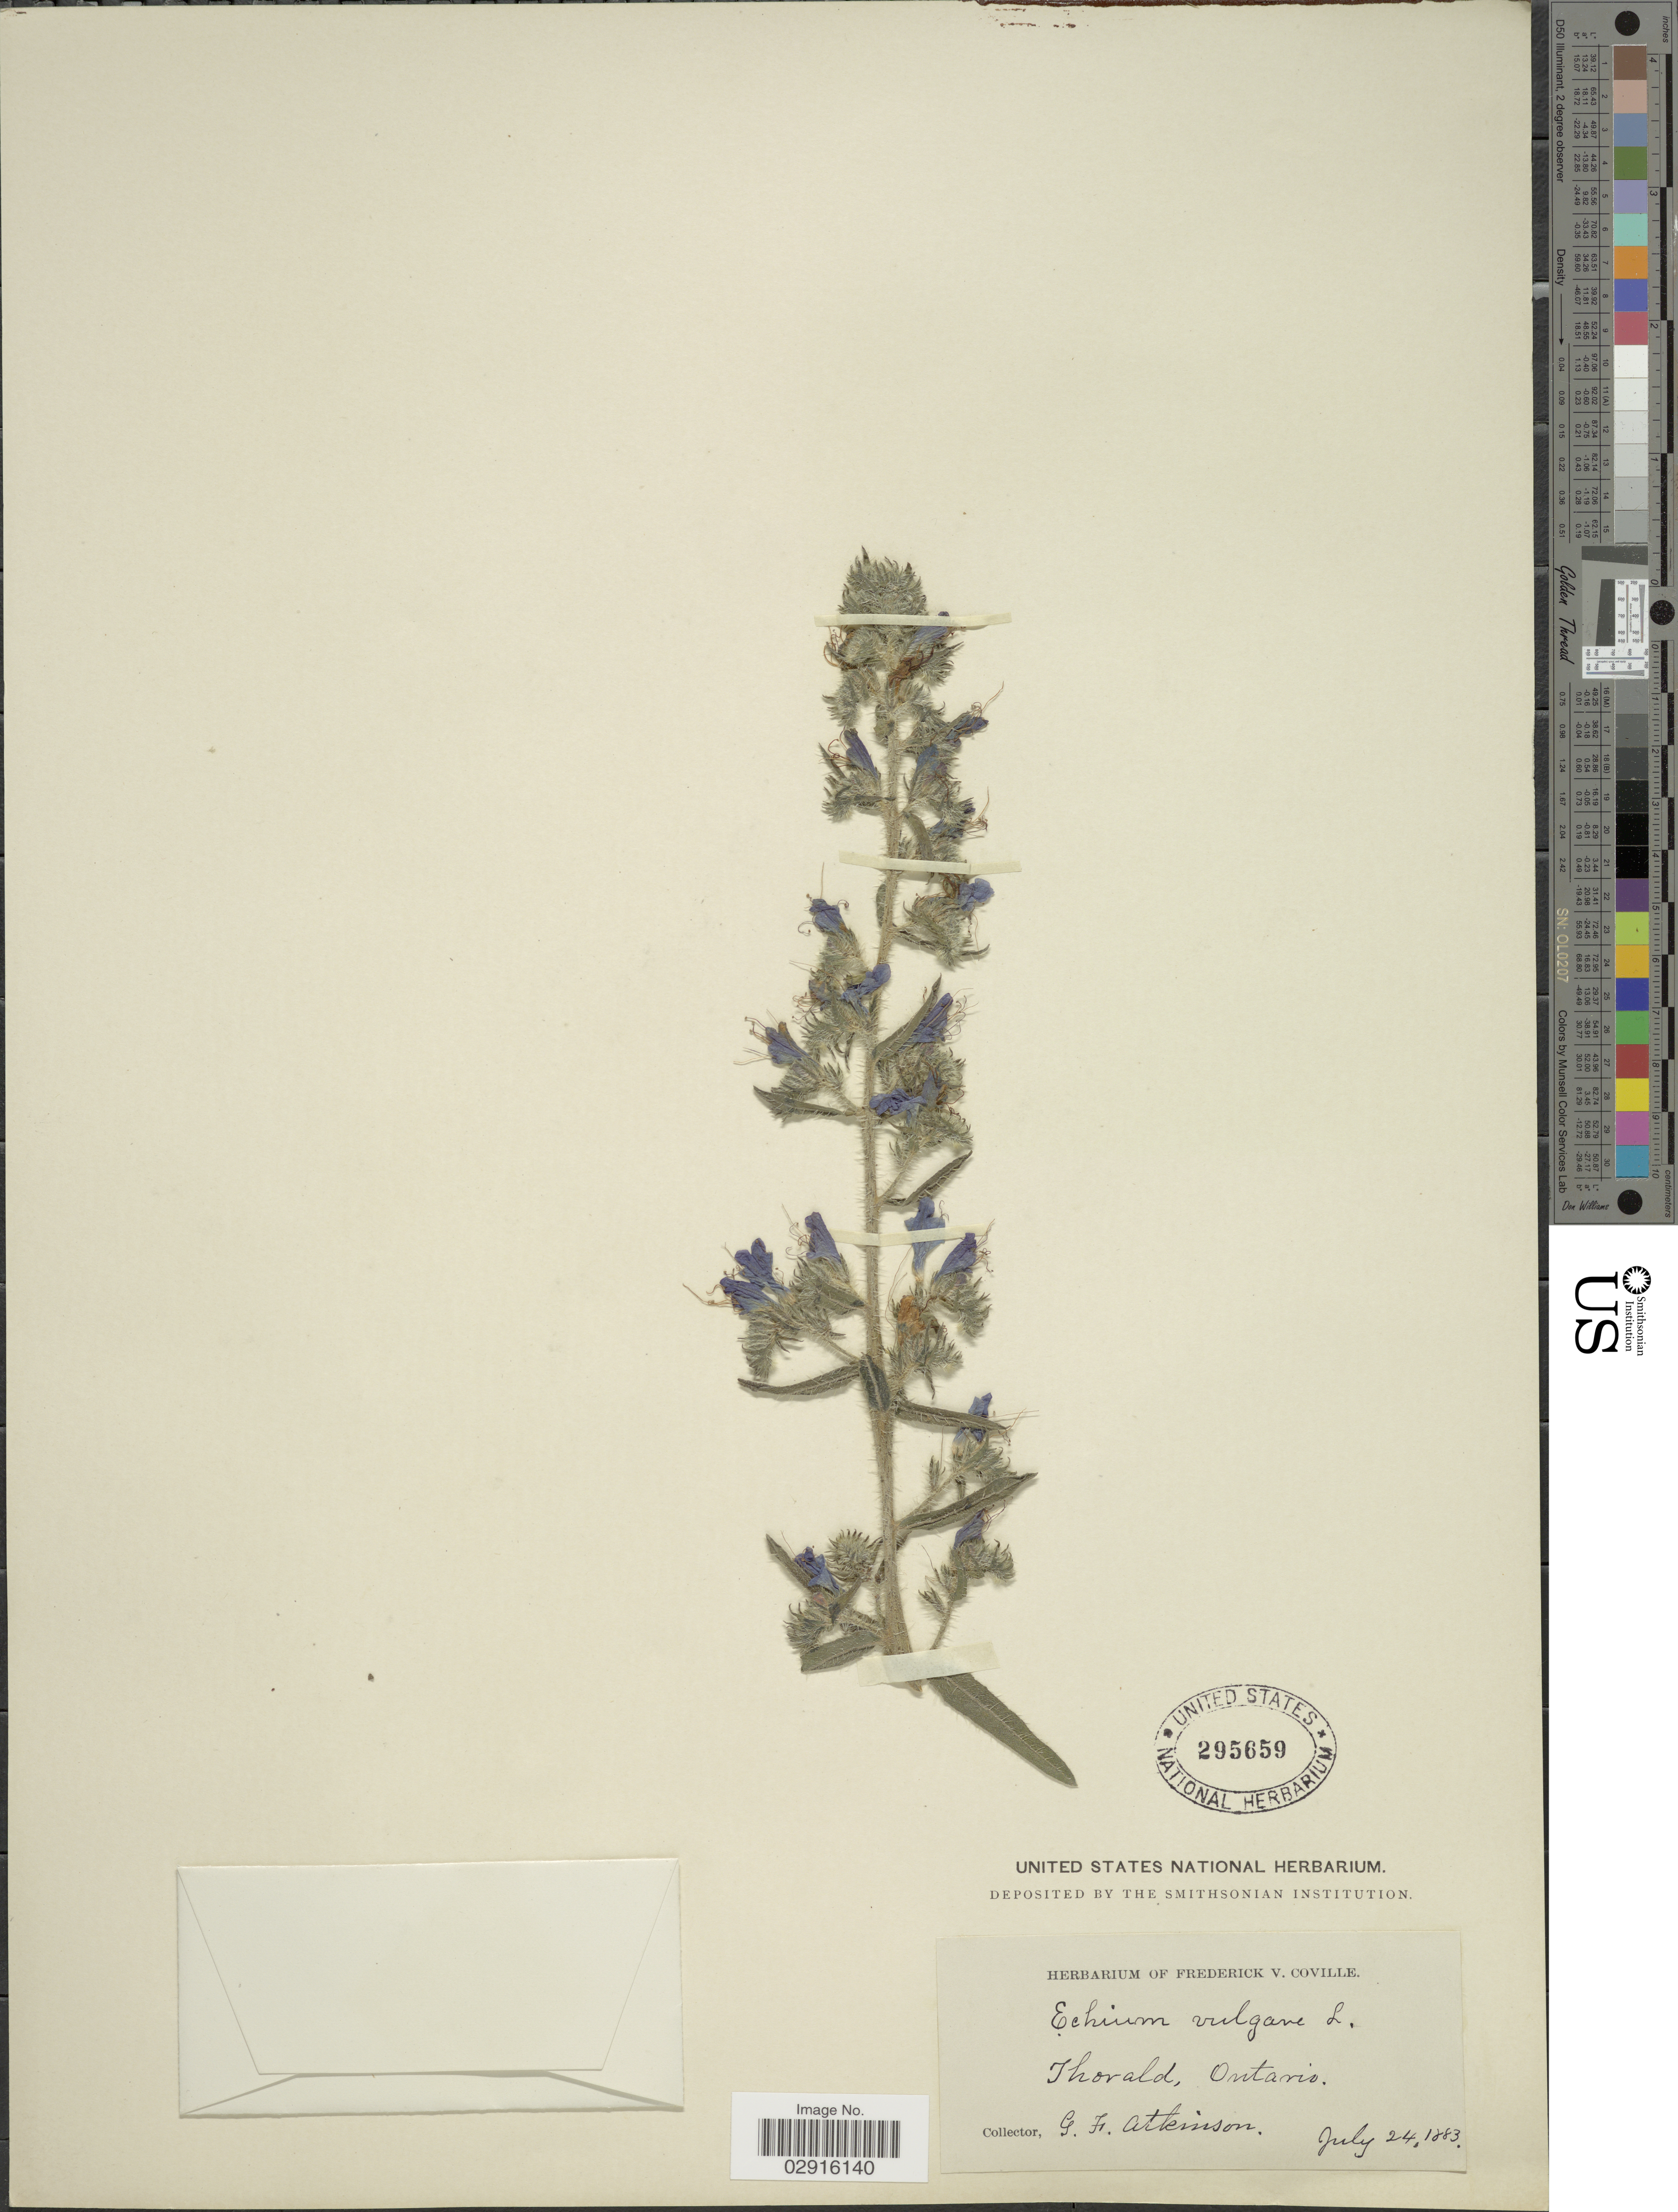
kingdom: Plantae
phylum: Tracheophyta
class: Magnoliopsida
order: Boraginales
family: Boraginaceae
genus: Echium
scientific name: Echium vulgare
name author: L.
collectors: G. F. Atkinson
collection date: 1883-07-24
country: Canada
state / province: Ontario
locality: Thorald, Ontario.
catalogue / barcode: US 295659